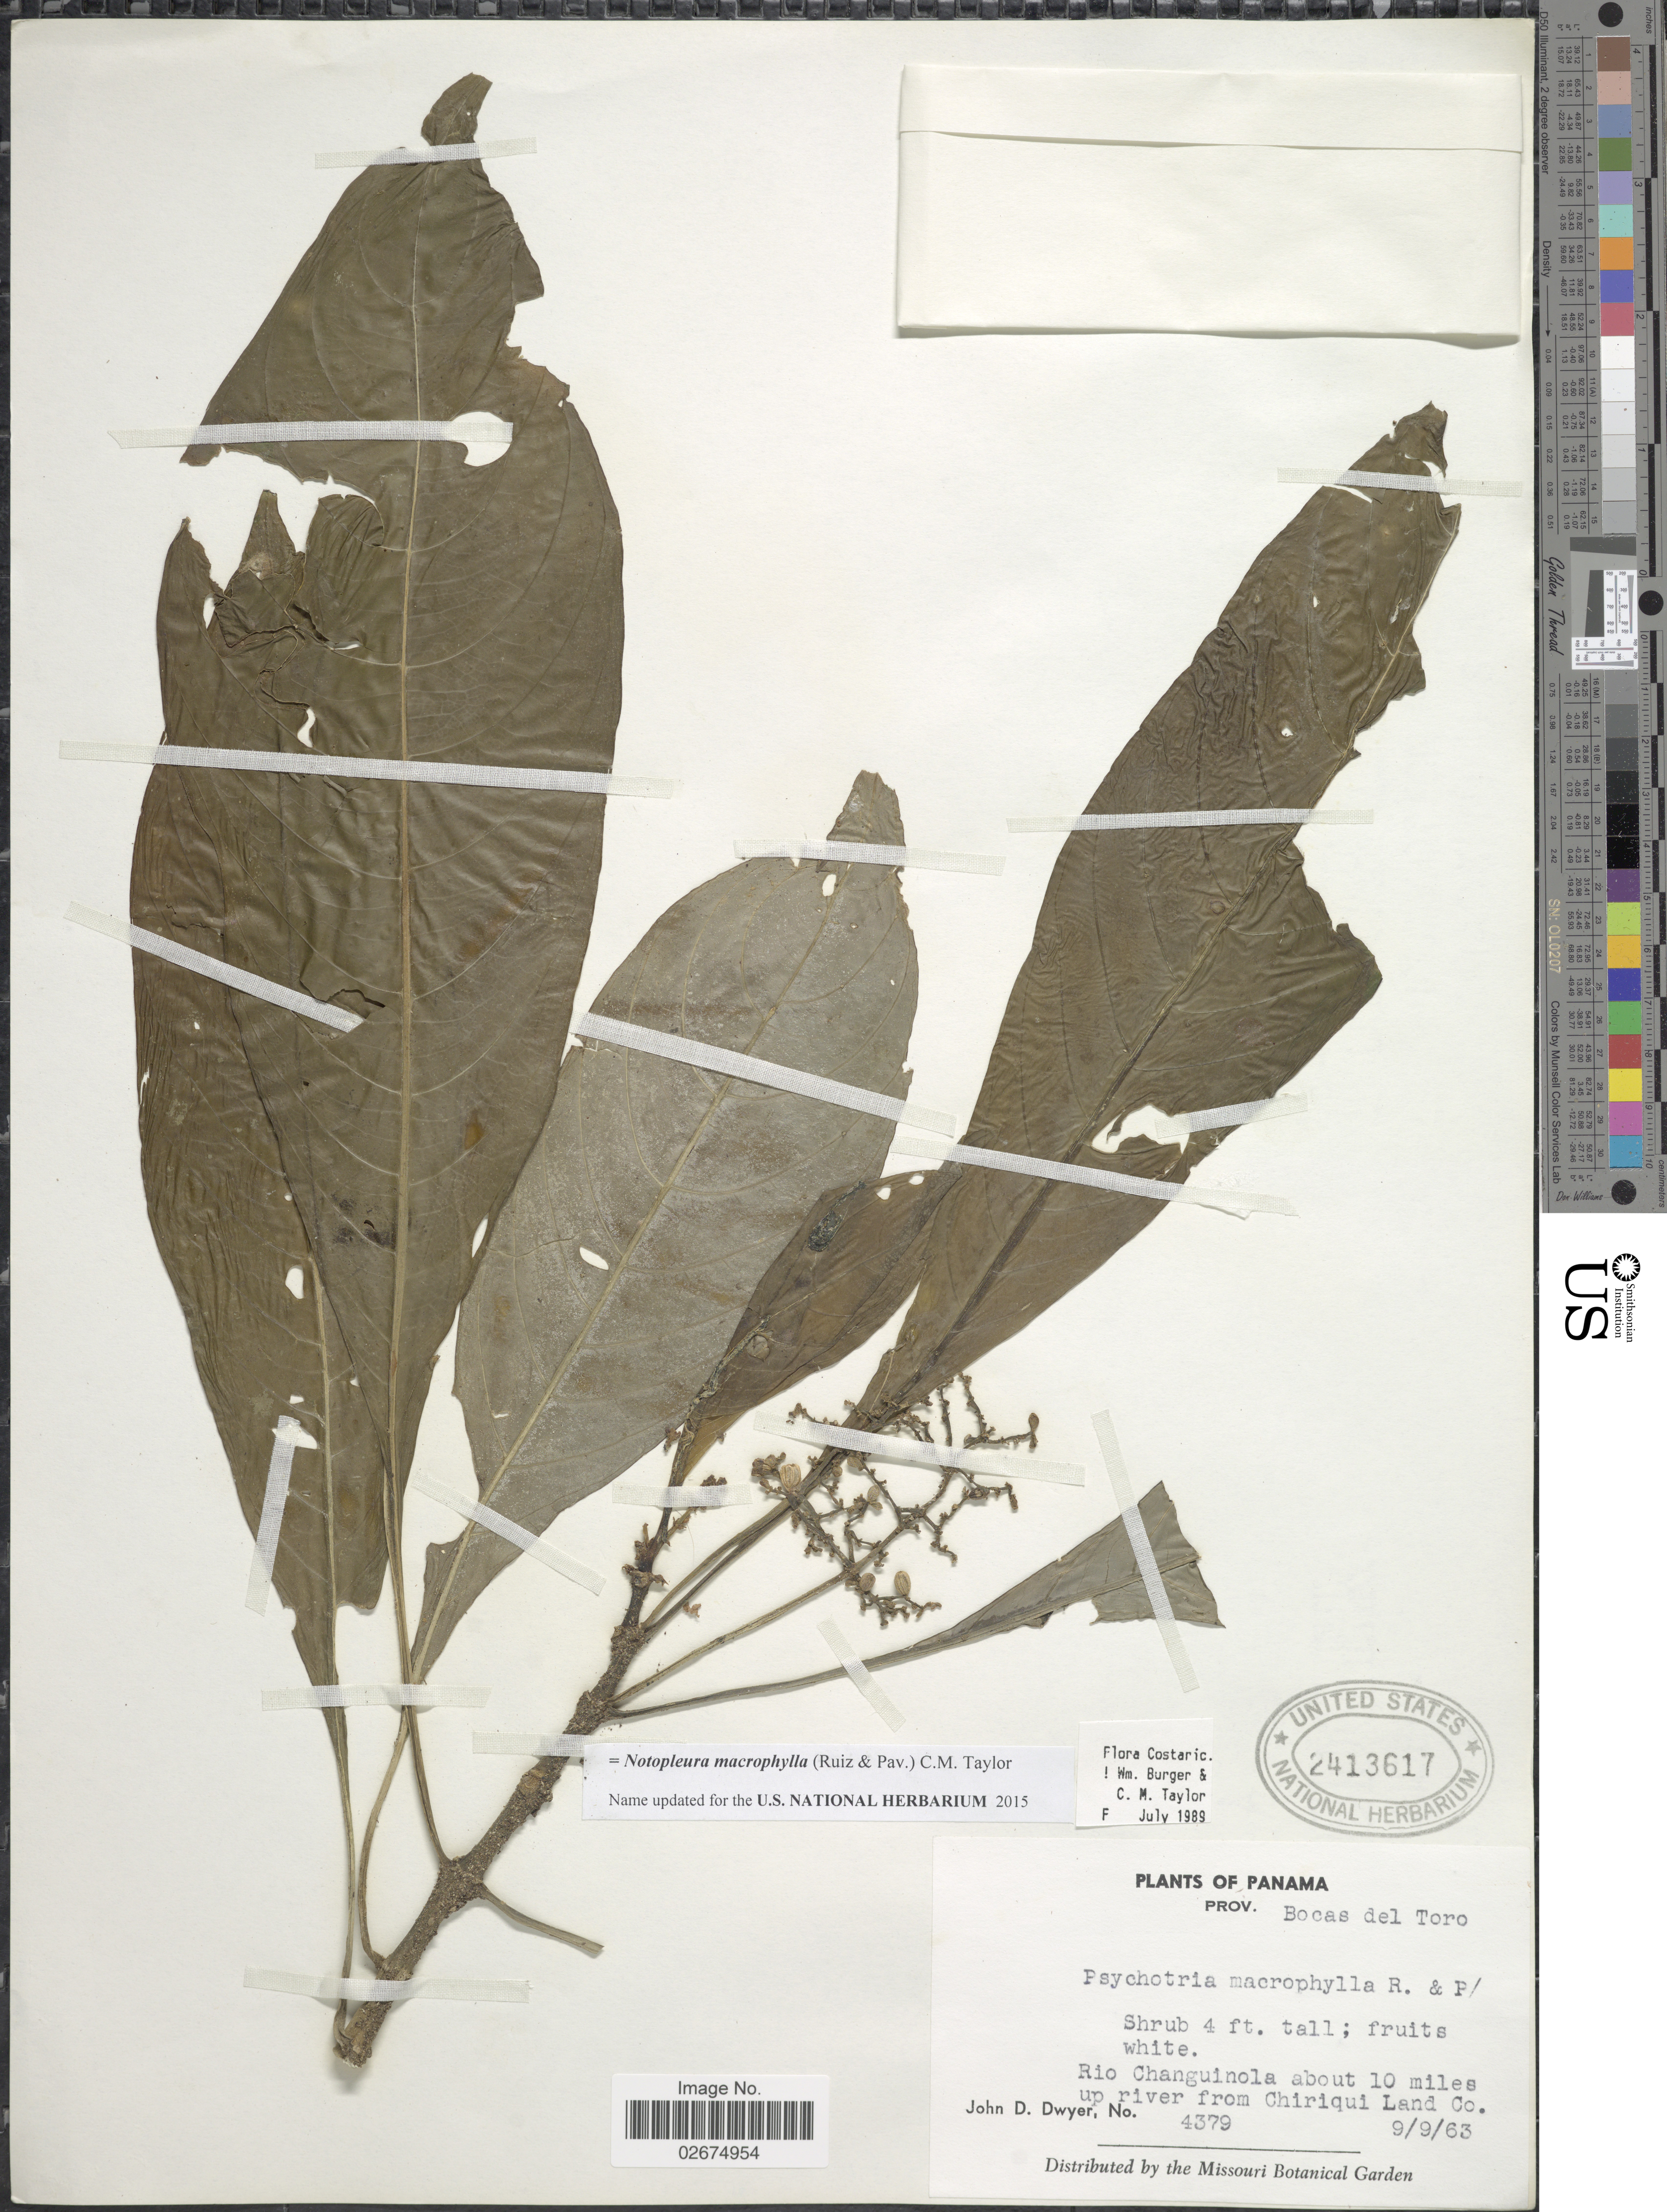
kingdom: Plantae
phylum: Tracheophyta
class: Magnoliopsida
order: Gentianales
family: Rubiaceae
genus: Notopleura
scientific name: Notopleura macrophylla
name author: (Ruiz & Pav.) C.M. Taylor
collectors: J. D. Dwyer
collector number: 4379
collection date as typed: Transcribed d/m/y: 9/9/63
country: Panama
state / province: Bocas del Toro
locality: Rio Changuinola about 10 miles up river from Chiriqui Land Co.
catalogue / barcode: US 2413617